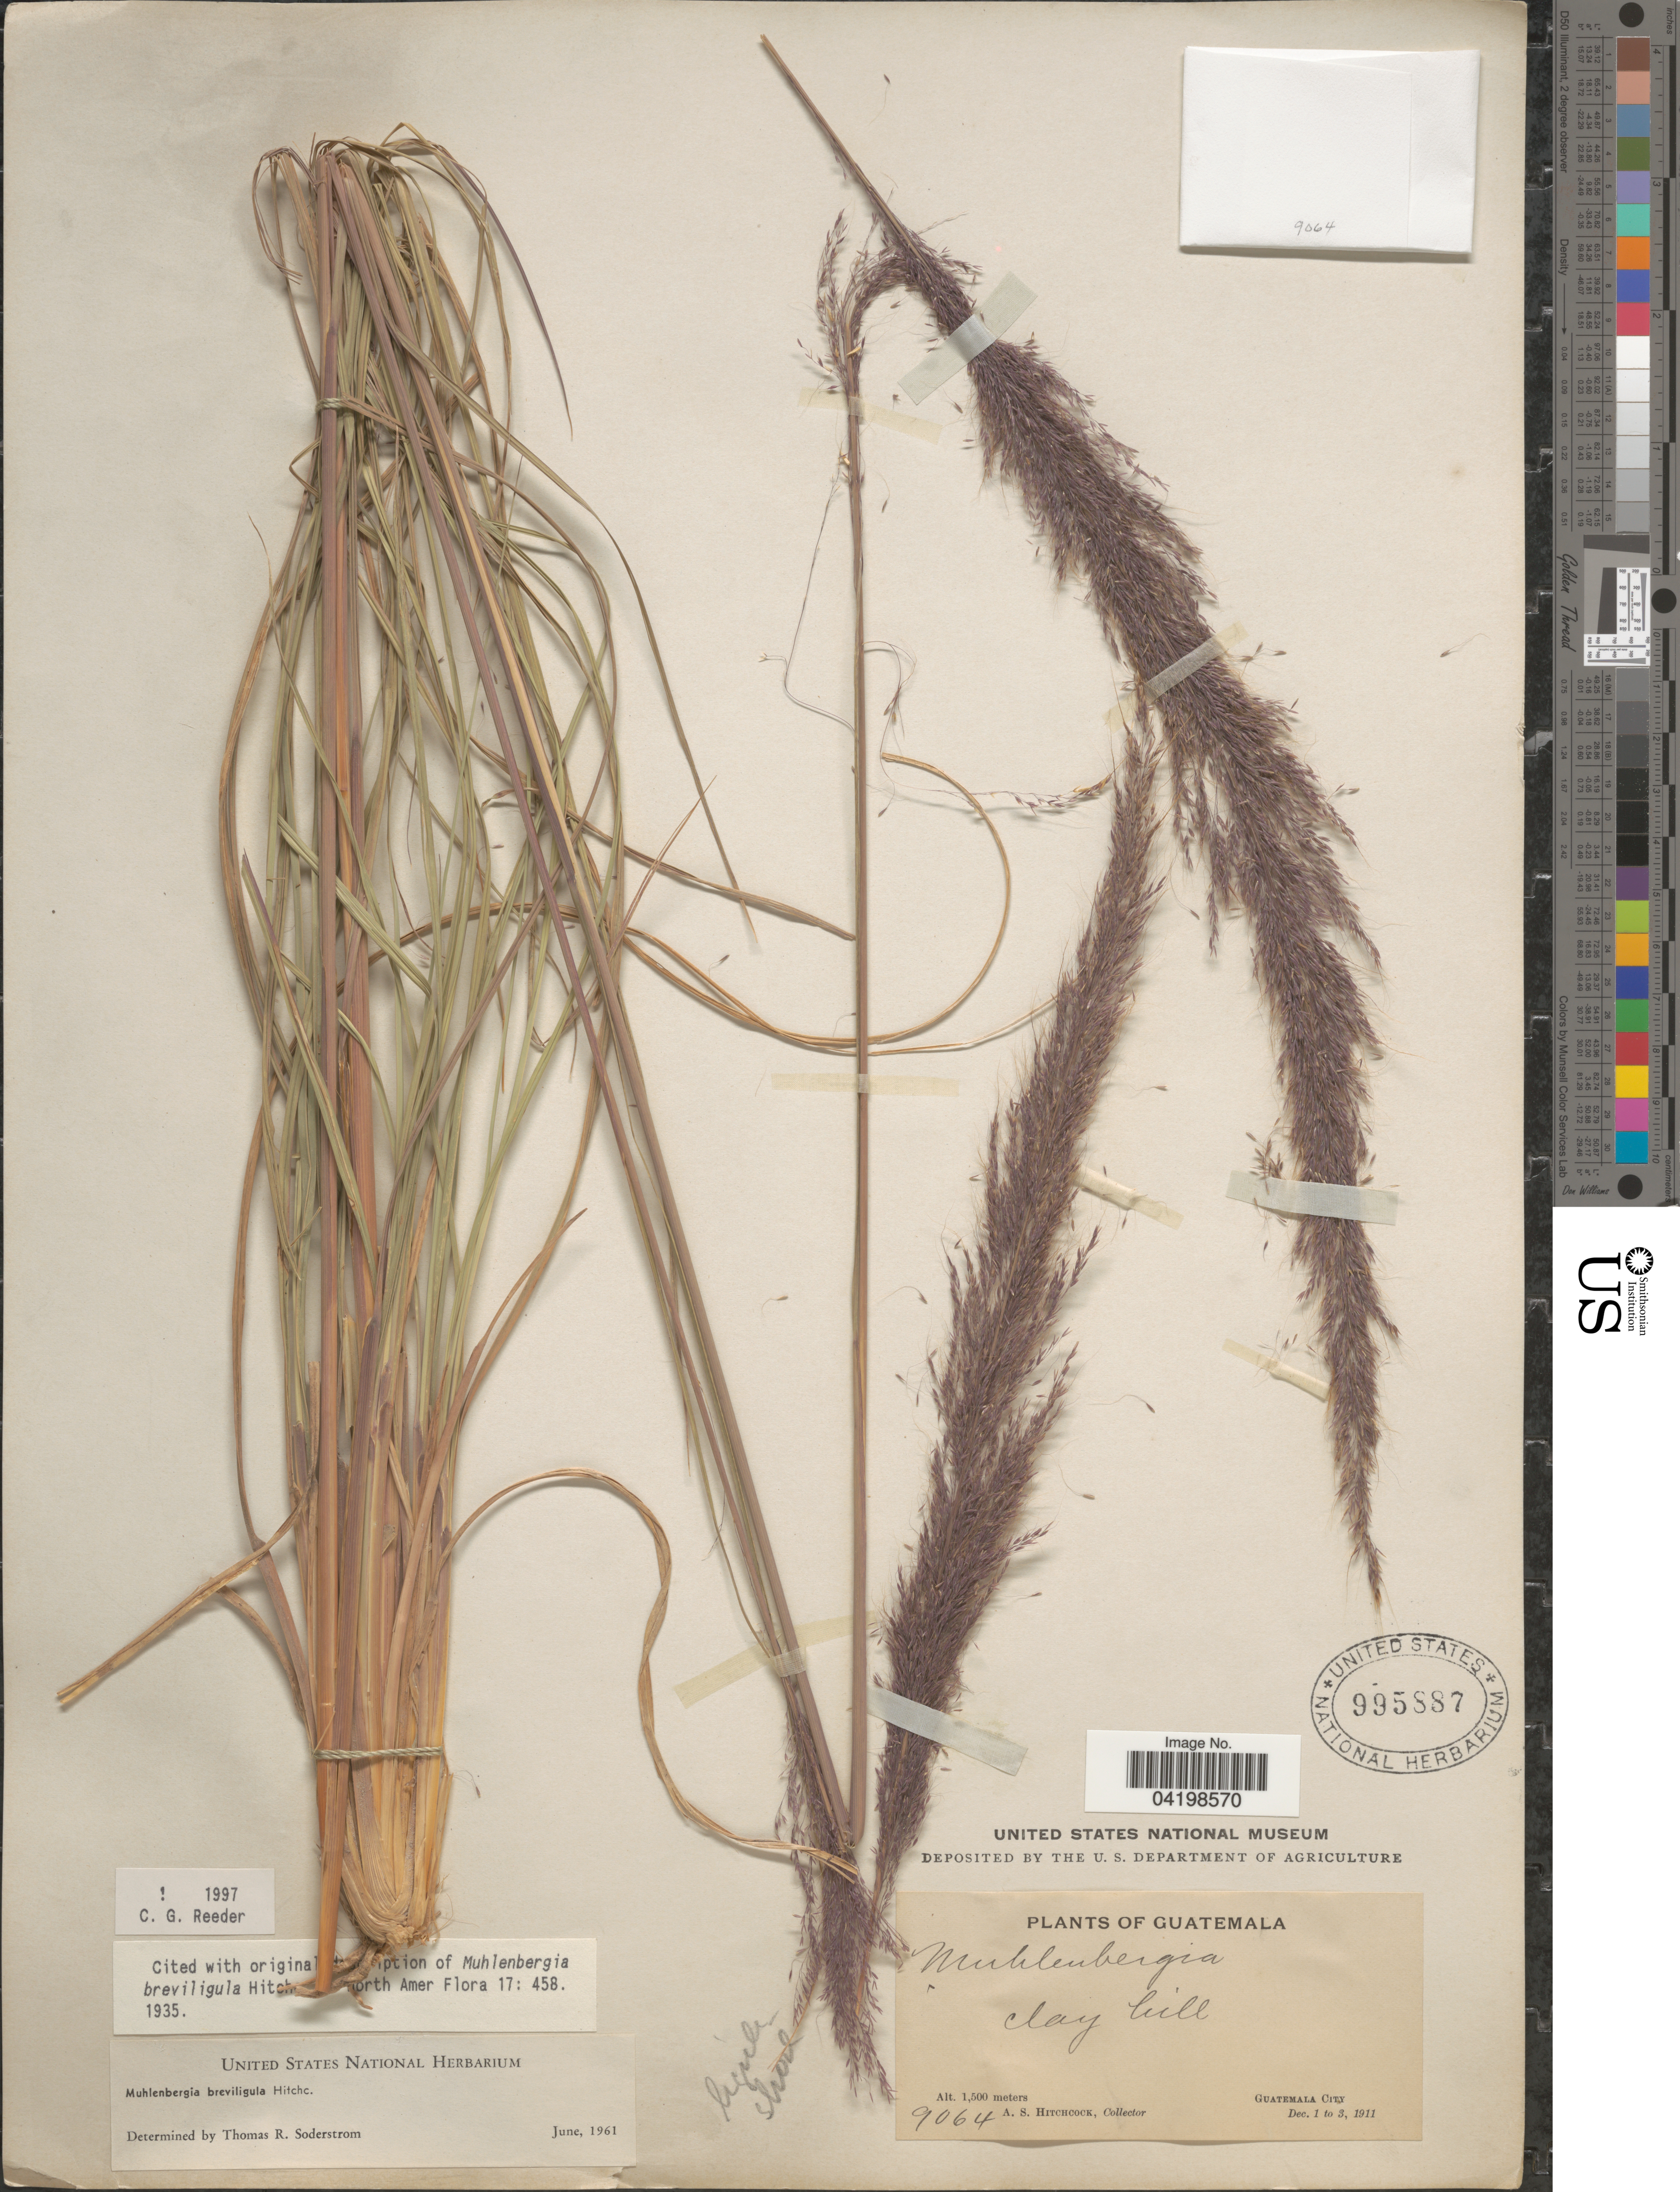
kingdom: Plantae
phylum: Tracheophyta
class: Liliopsida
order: Poales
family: Poaceae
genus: Muhlenbergia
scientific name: Muhlenbergia breviligula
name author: Hitchc.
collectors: A. S. Hitchcock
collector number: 9064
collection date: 1911-12-01/1911-12-03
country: Guatemala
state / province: Guatemala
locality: Guatemala City.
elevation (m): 1500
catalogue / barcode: US 995887